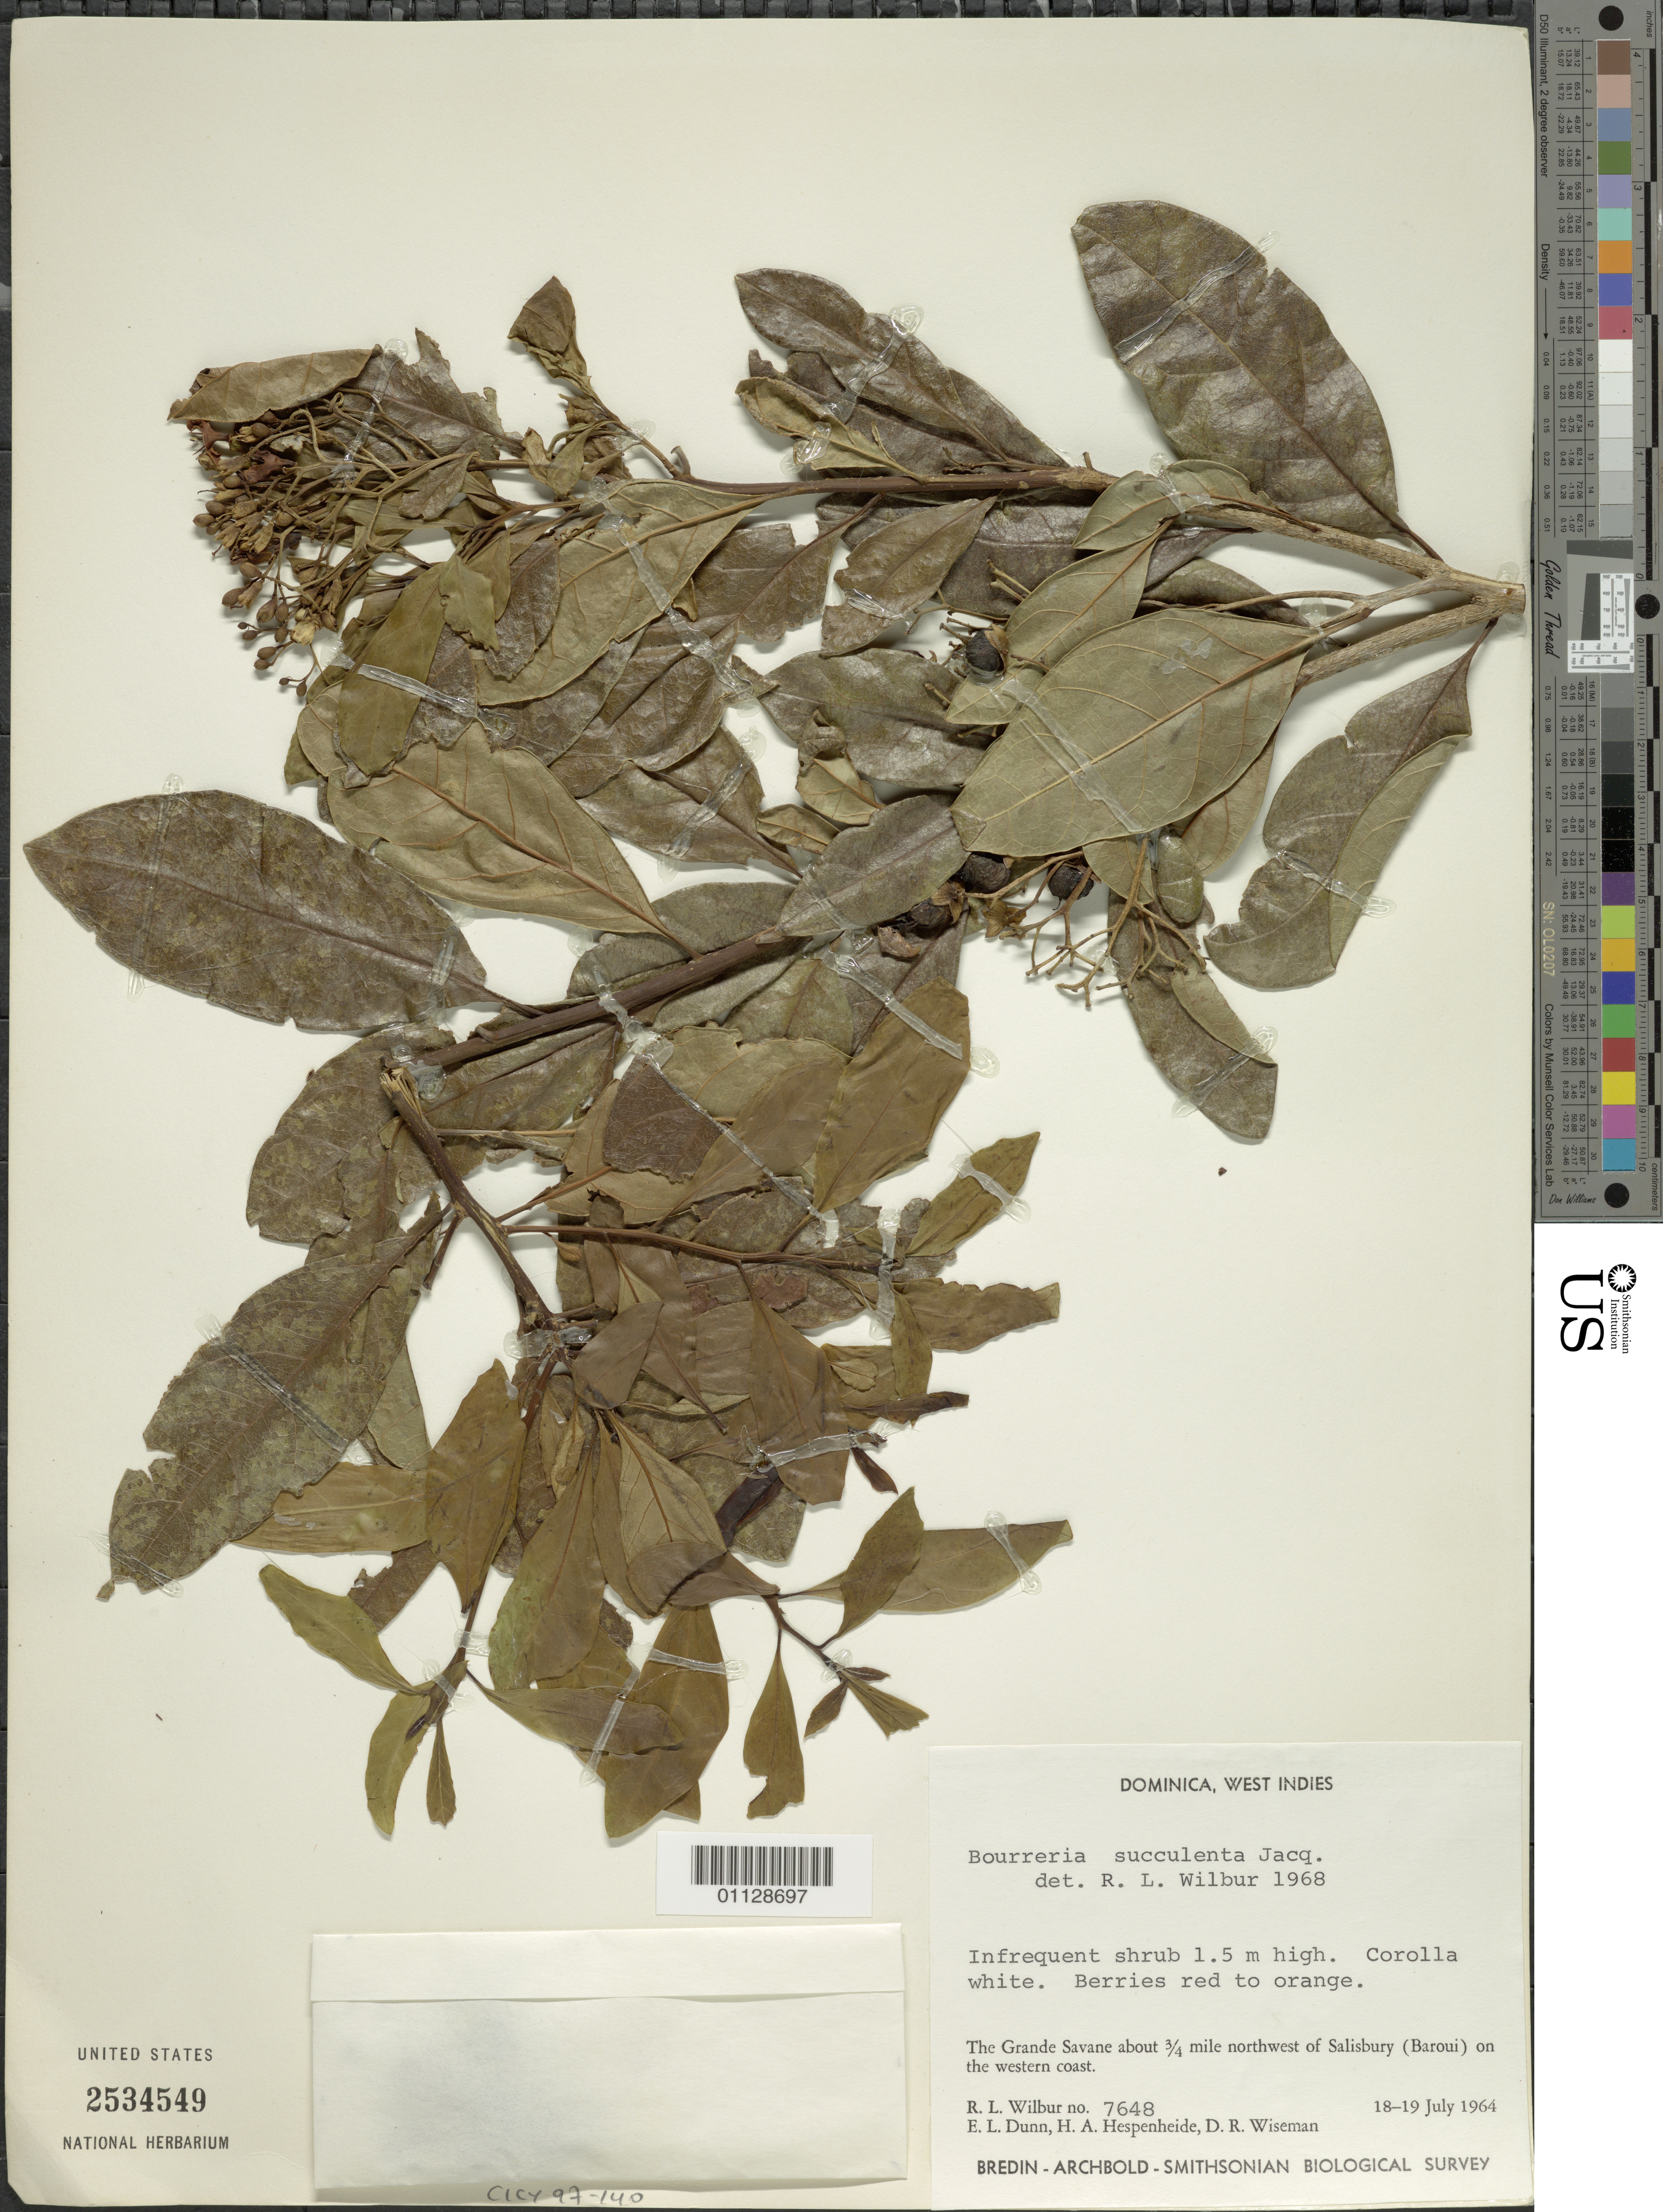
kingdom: Plantae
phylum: Tracheophyta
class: Magnoliopsida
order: Boraginales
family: Ehretiaceae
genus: Bourreria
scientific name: Bourreria succulenta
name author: Jacq.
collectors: R. L. Wilbur, E. Dunn, H. A. Hespenheide & D. R. Wiseman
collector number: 7648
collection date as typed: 18 Jul 1964 and 19 Jul 1964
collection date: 1964-07-18,1964-07-19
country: Dominica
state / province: St. Joseph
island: Dominica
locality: The Grande Savane about 0.75 mi NW of Salisbury (Baroui) on the W coast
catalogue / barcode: US 2534549